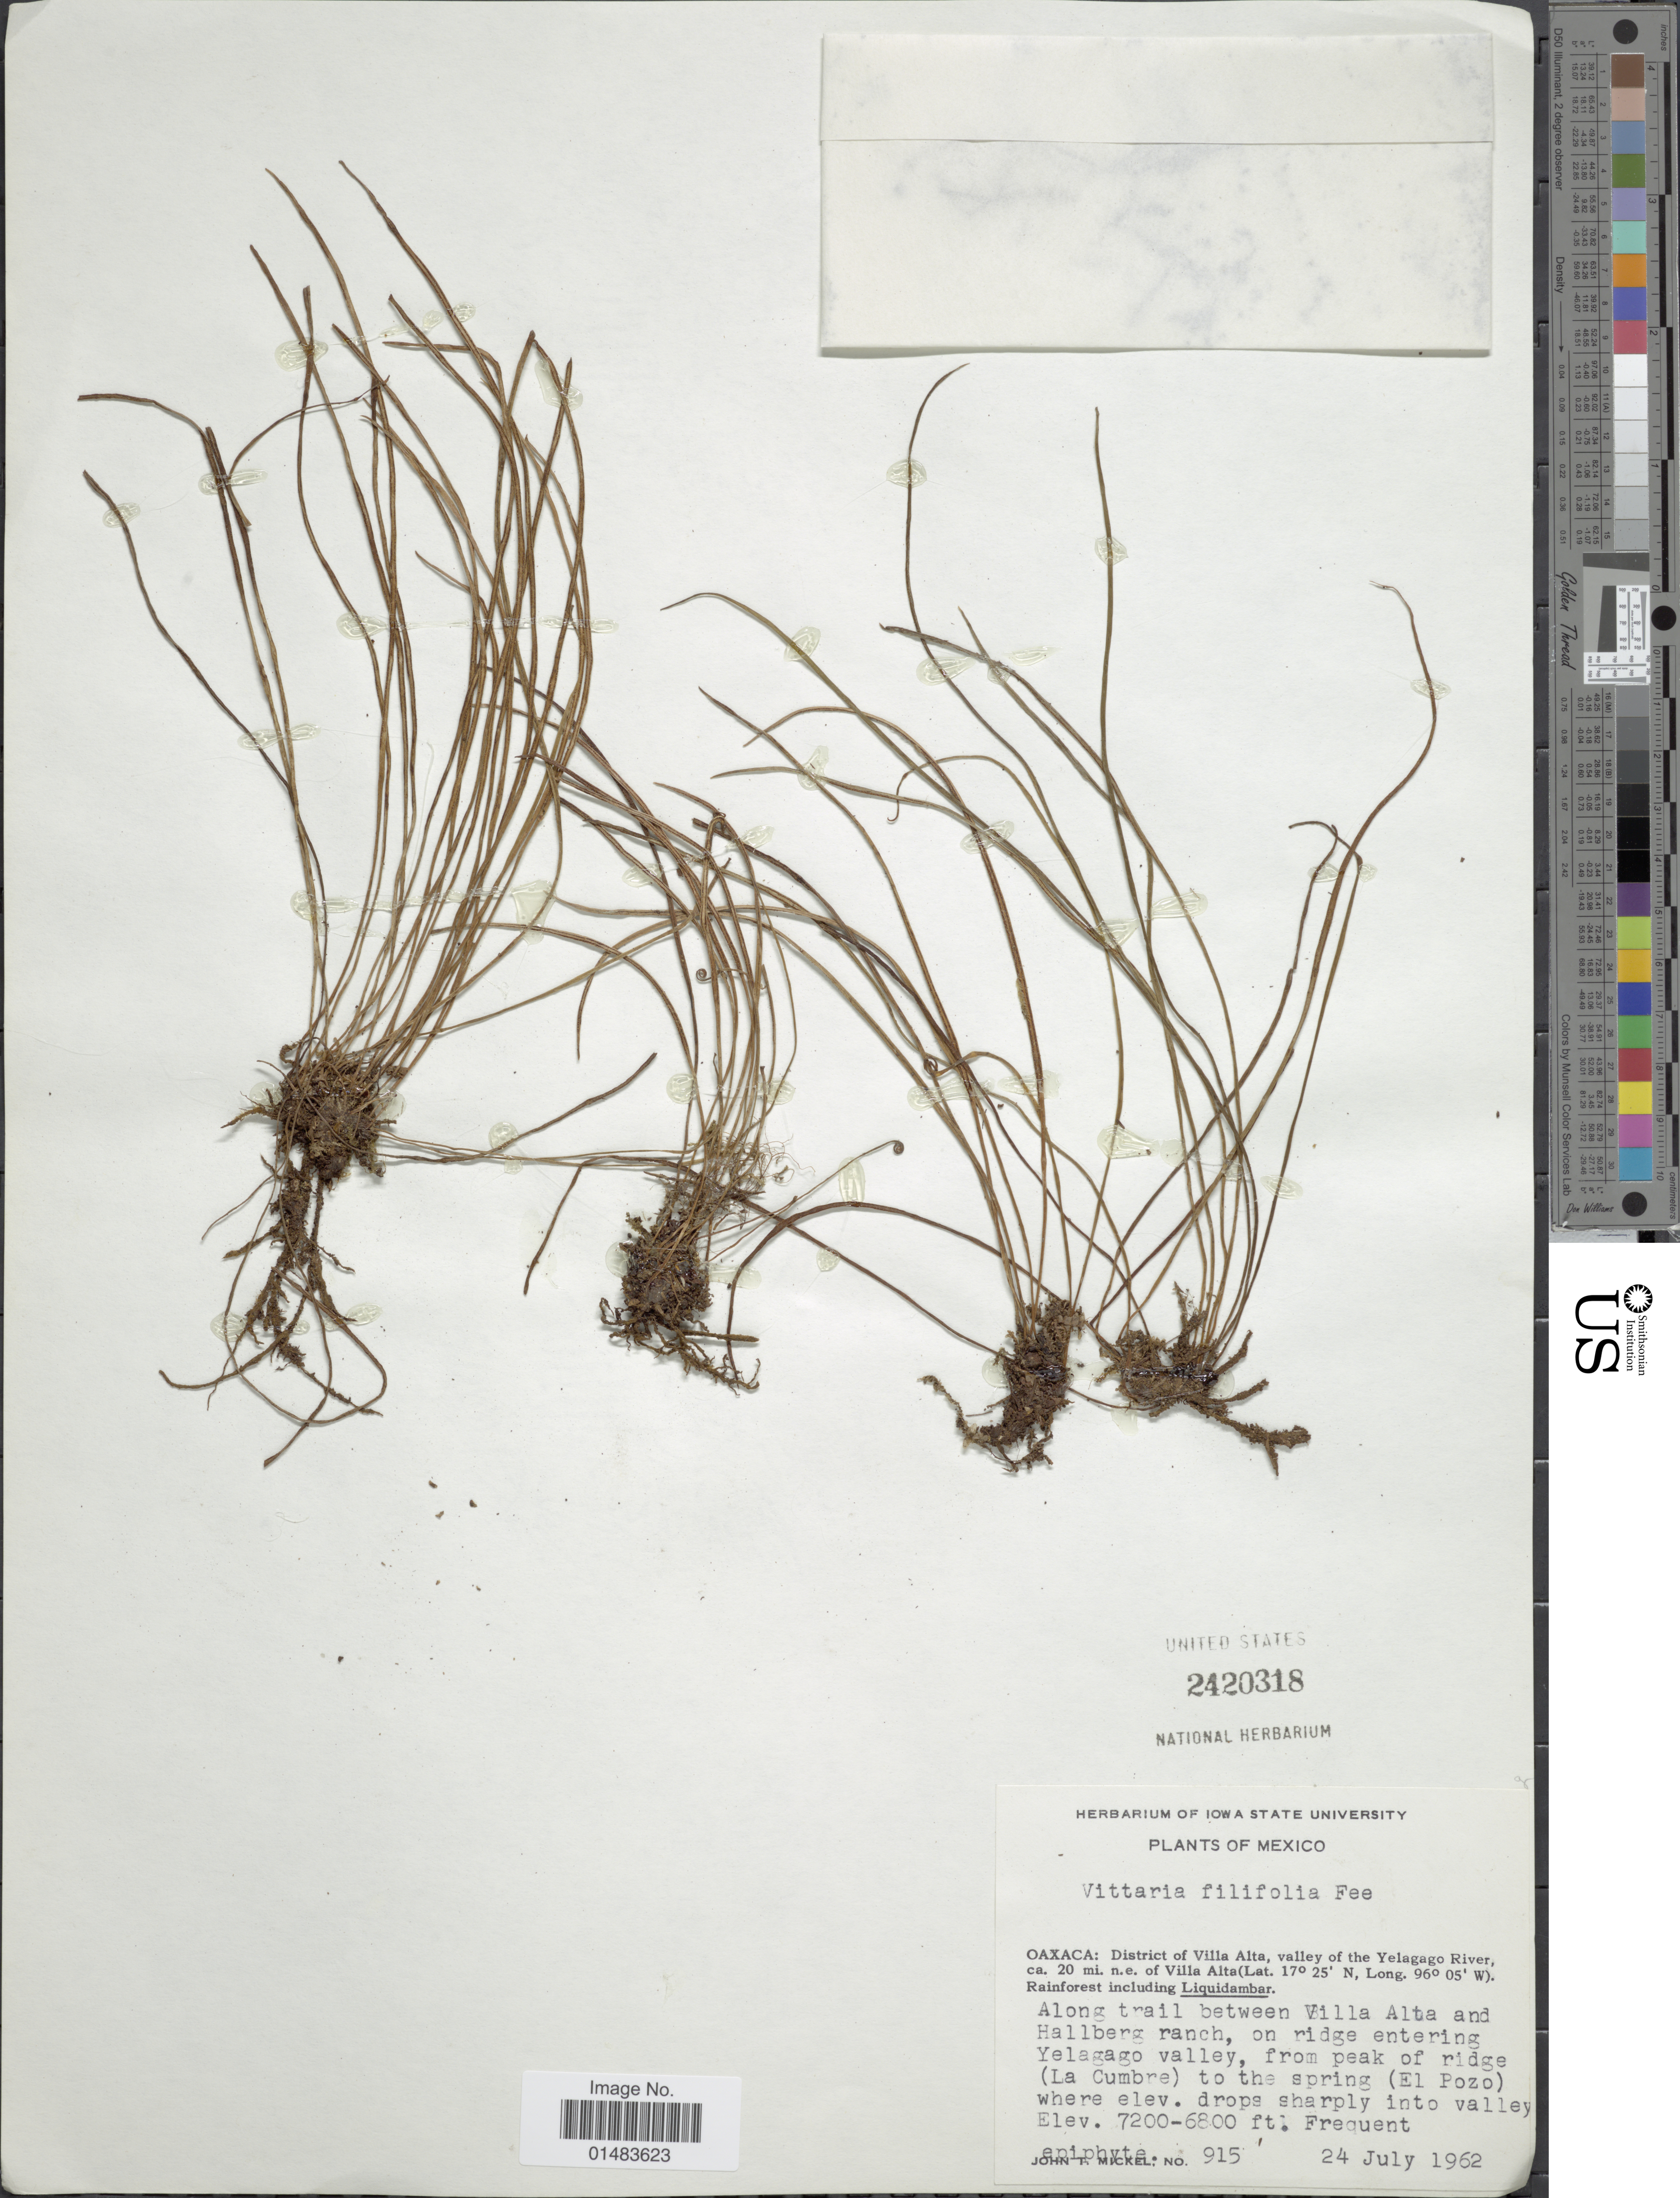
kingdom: Plantae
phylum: Tracheophyta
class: Polypodiopsida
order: Polypodiales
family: Pteridaceae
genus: Vittaria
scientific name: Vittaria graminifolia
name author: Kaulf.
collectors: J. T. Mickel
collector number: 915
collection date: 1962-07-24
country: Mexico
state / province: Oaxaca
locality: Distrit of Villa Alta, valley of the Yelegago River, ca. 20 mi. n.e. of Villa Alta, Rainforest including Liquidambar, along trail between Villa Alta and Hallberg ranch, on ridge entering Yelagago valley, from peak of ridge (La Cumbre) to the spring (El Pozo) where elev. drops sharply into vallety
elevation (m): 2073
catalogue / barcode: US 2420318